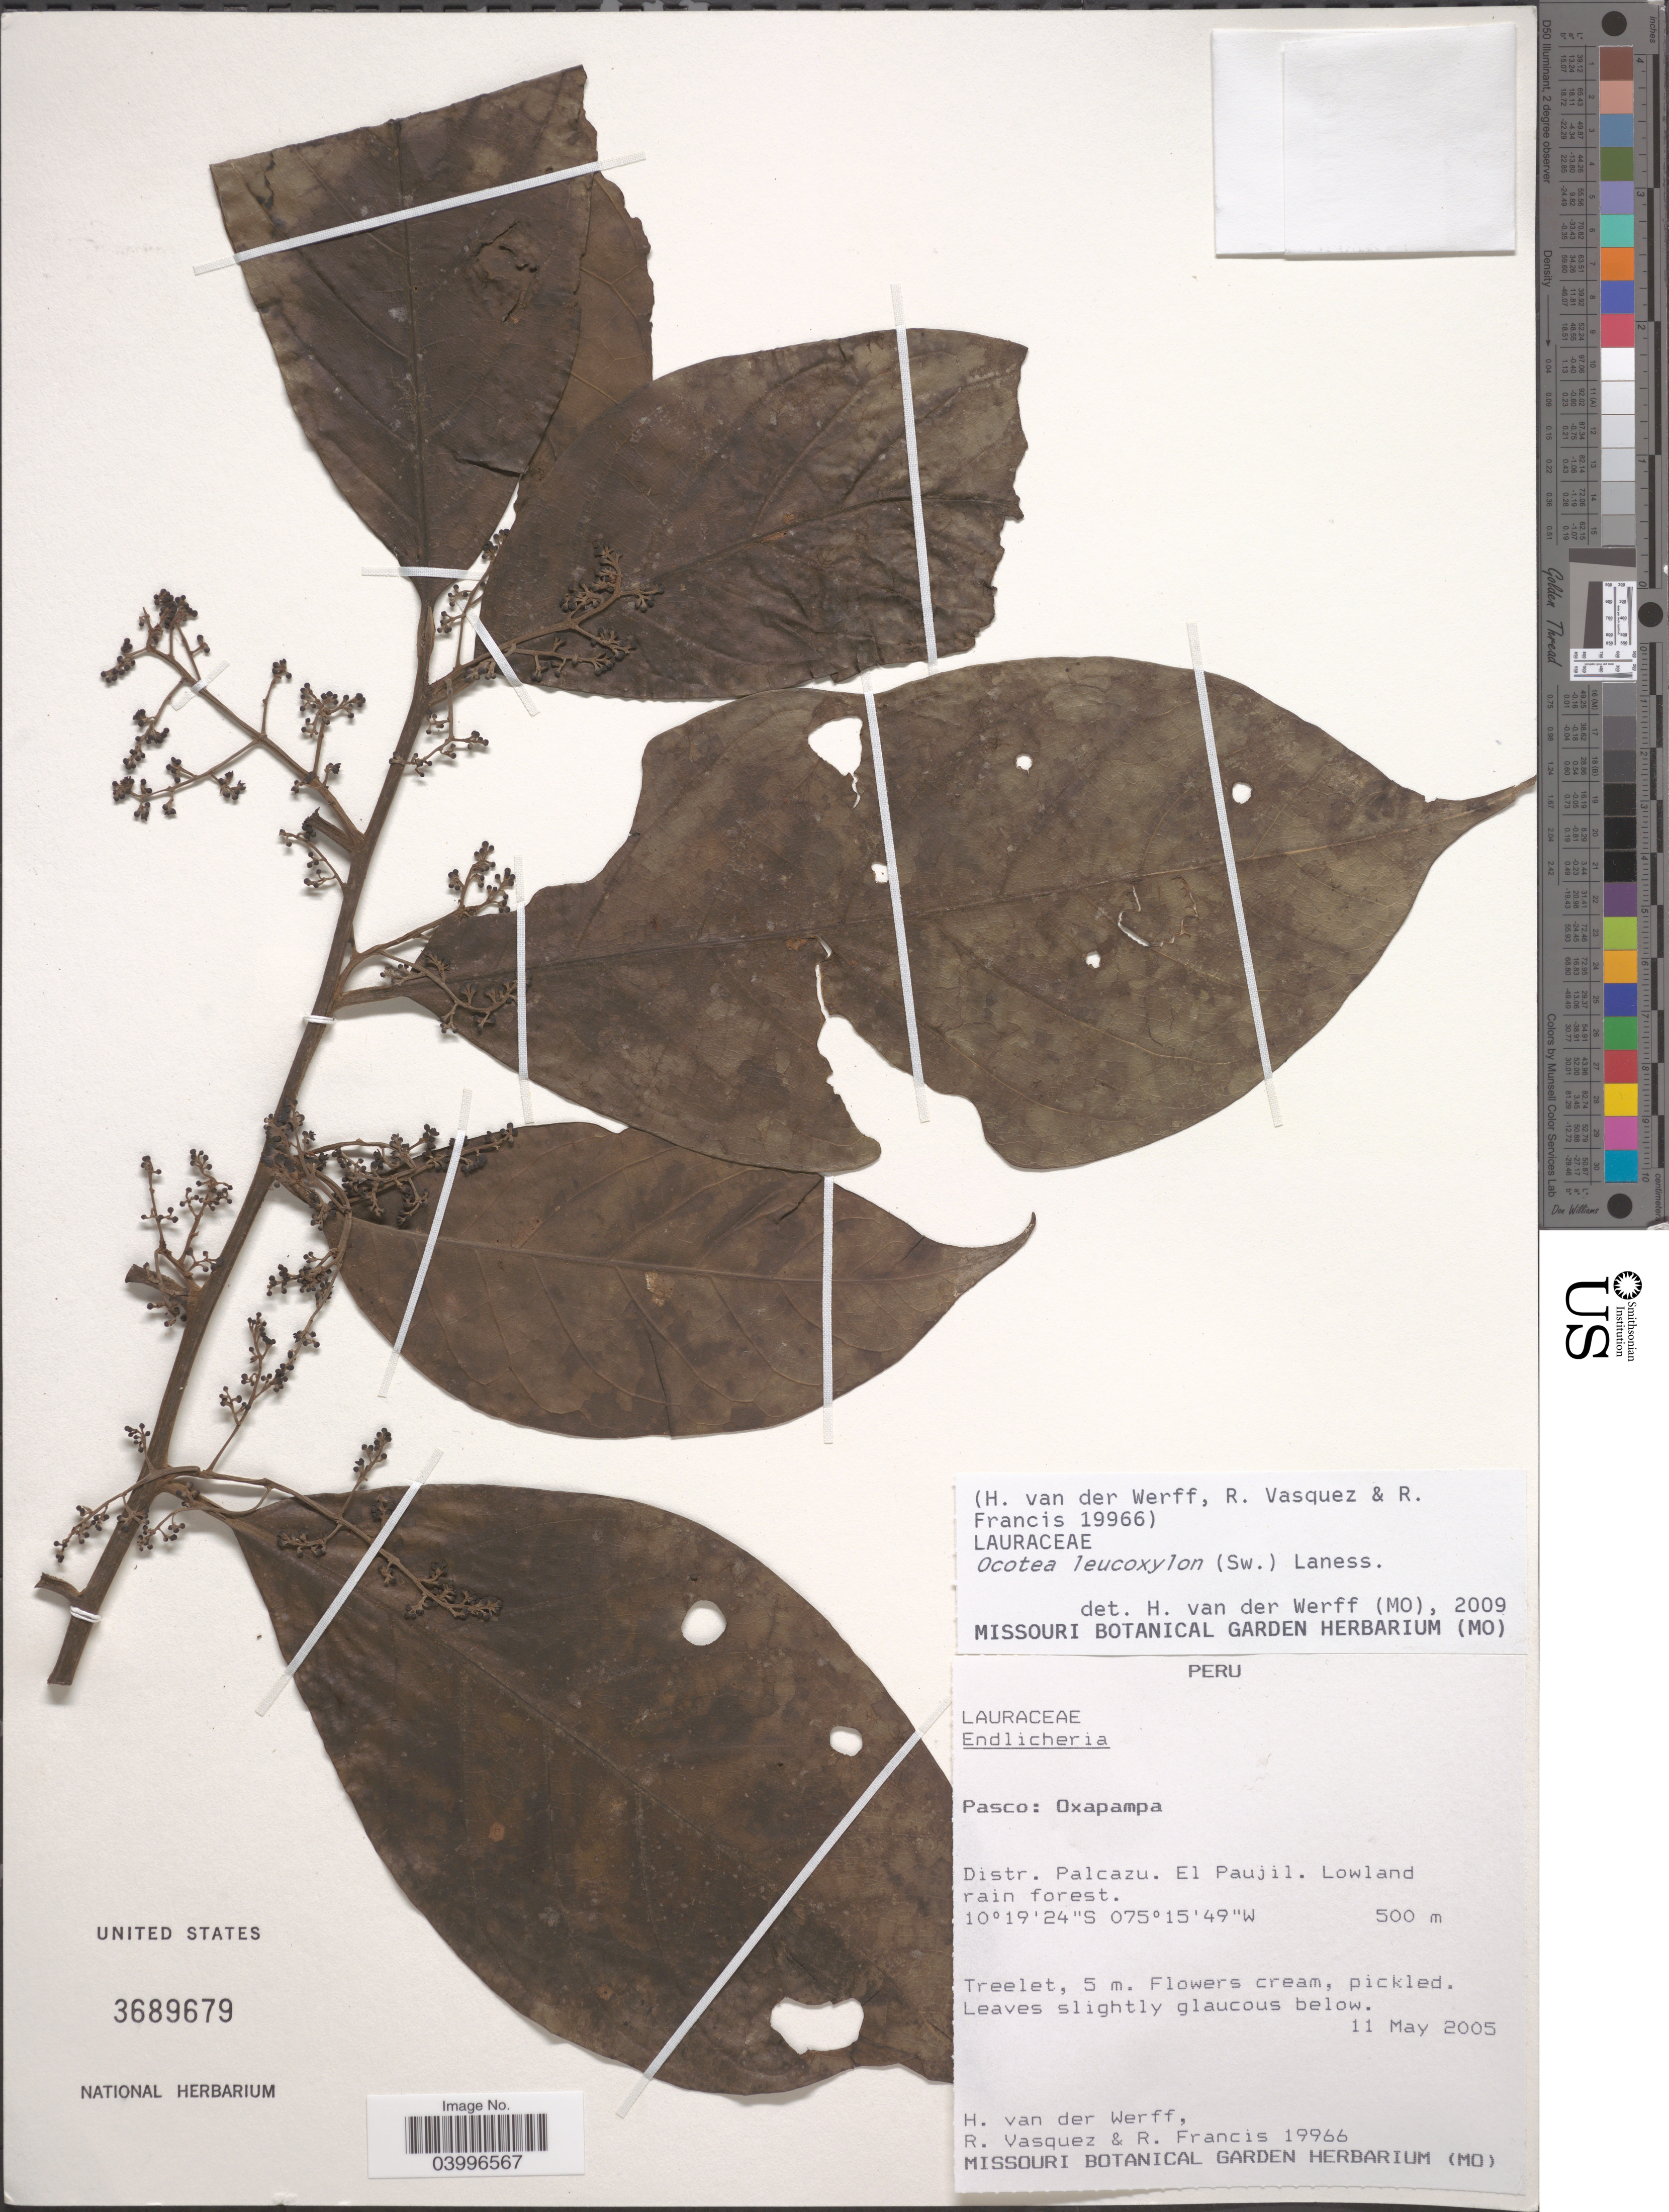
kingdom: Plantae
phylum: Tracheophyta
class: Magnoliopsida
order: Laurales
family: Lauraceae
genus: Ocotea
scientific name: Ocotea leucoxylon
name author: (Sw.) Laness.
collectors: H. van der Werff, R. Vasquez & R. Francis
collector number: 19966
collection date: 2005-05-11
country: Peru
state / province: Pasco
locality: Oxapampa. Distr. Palcazu. El Paujil.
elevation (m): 500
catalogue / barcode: US 3689679